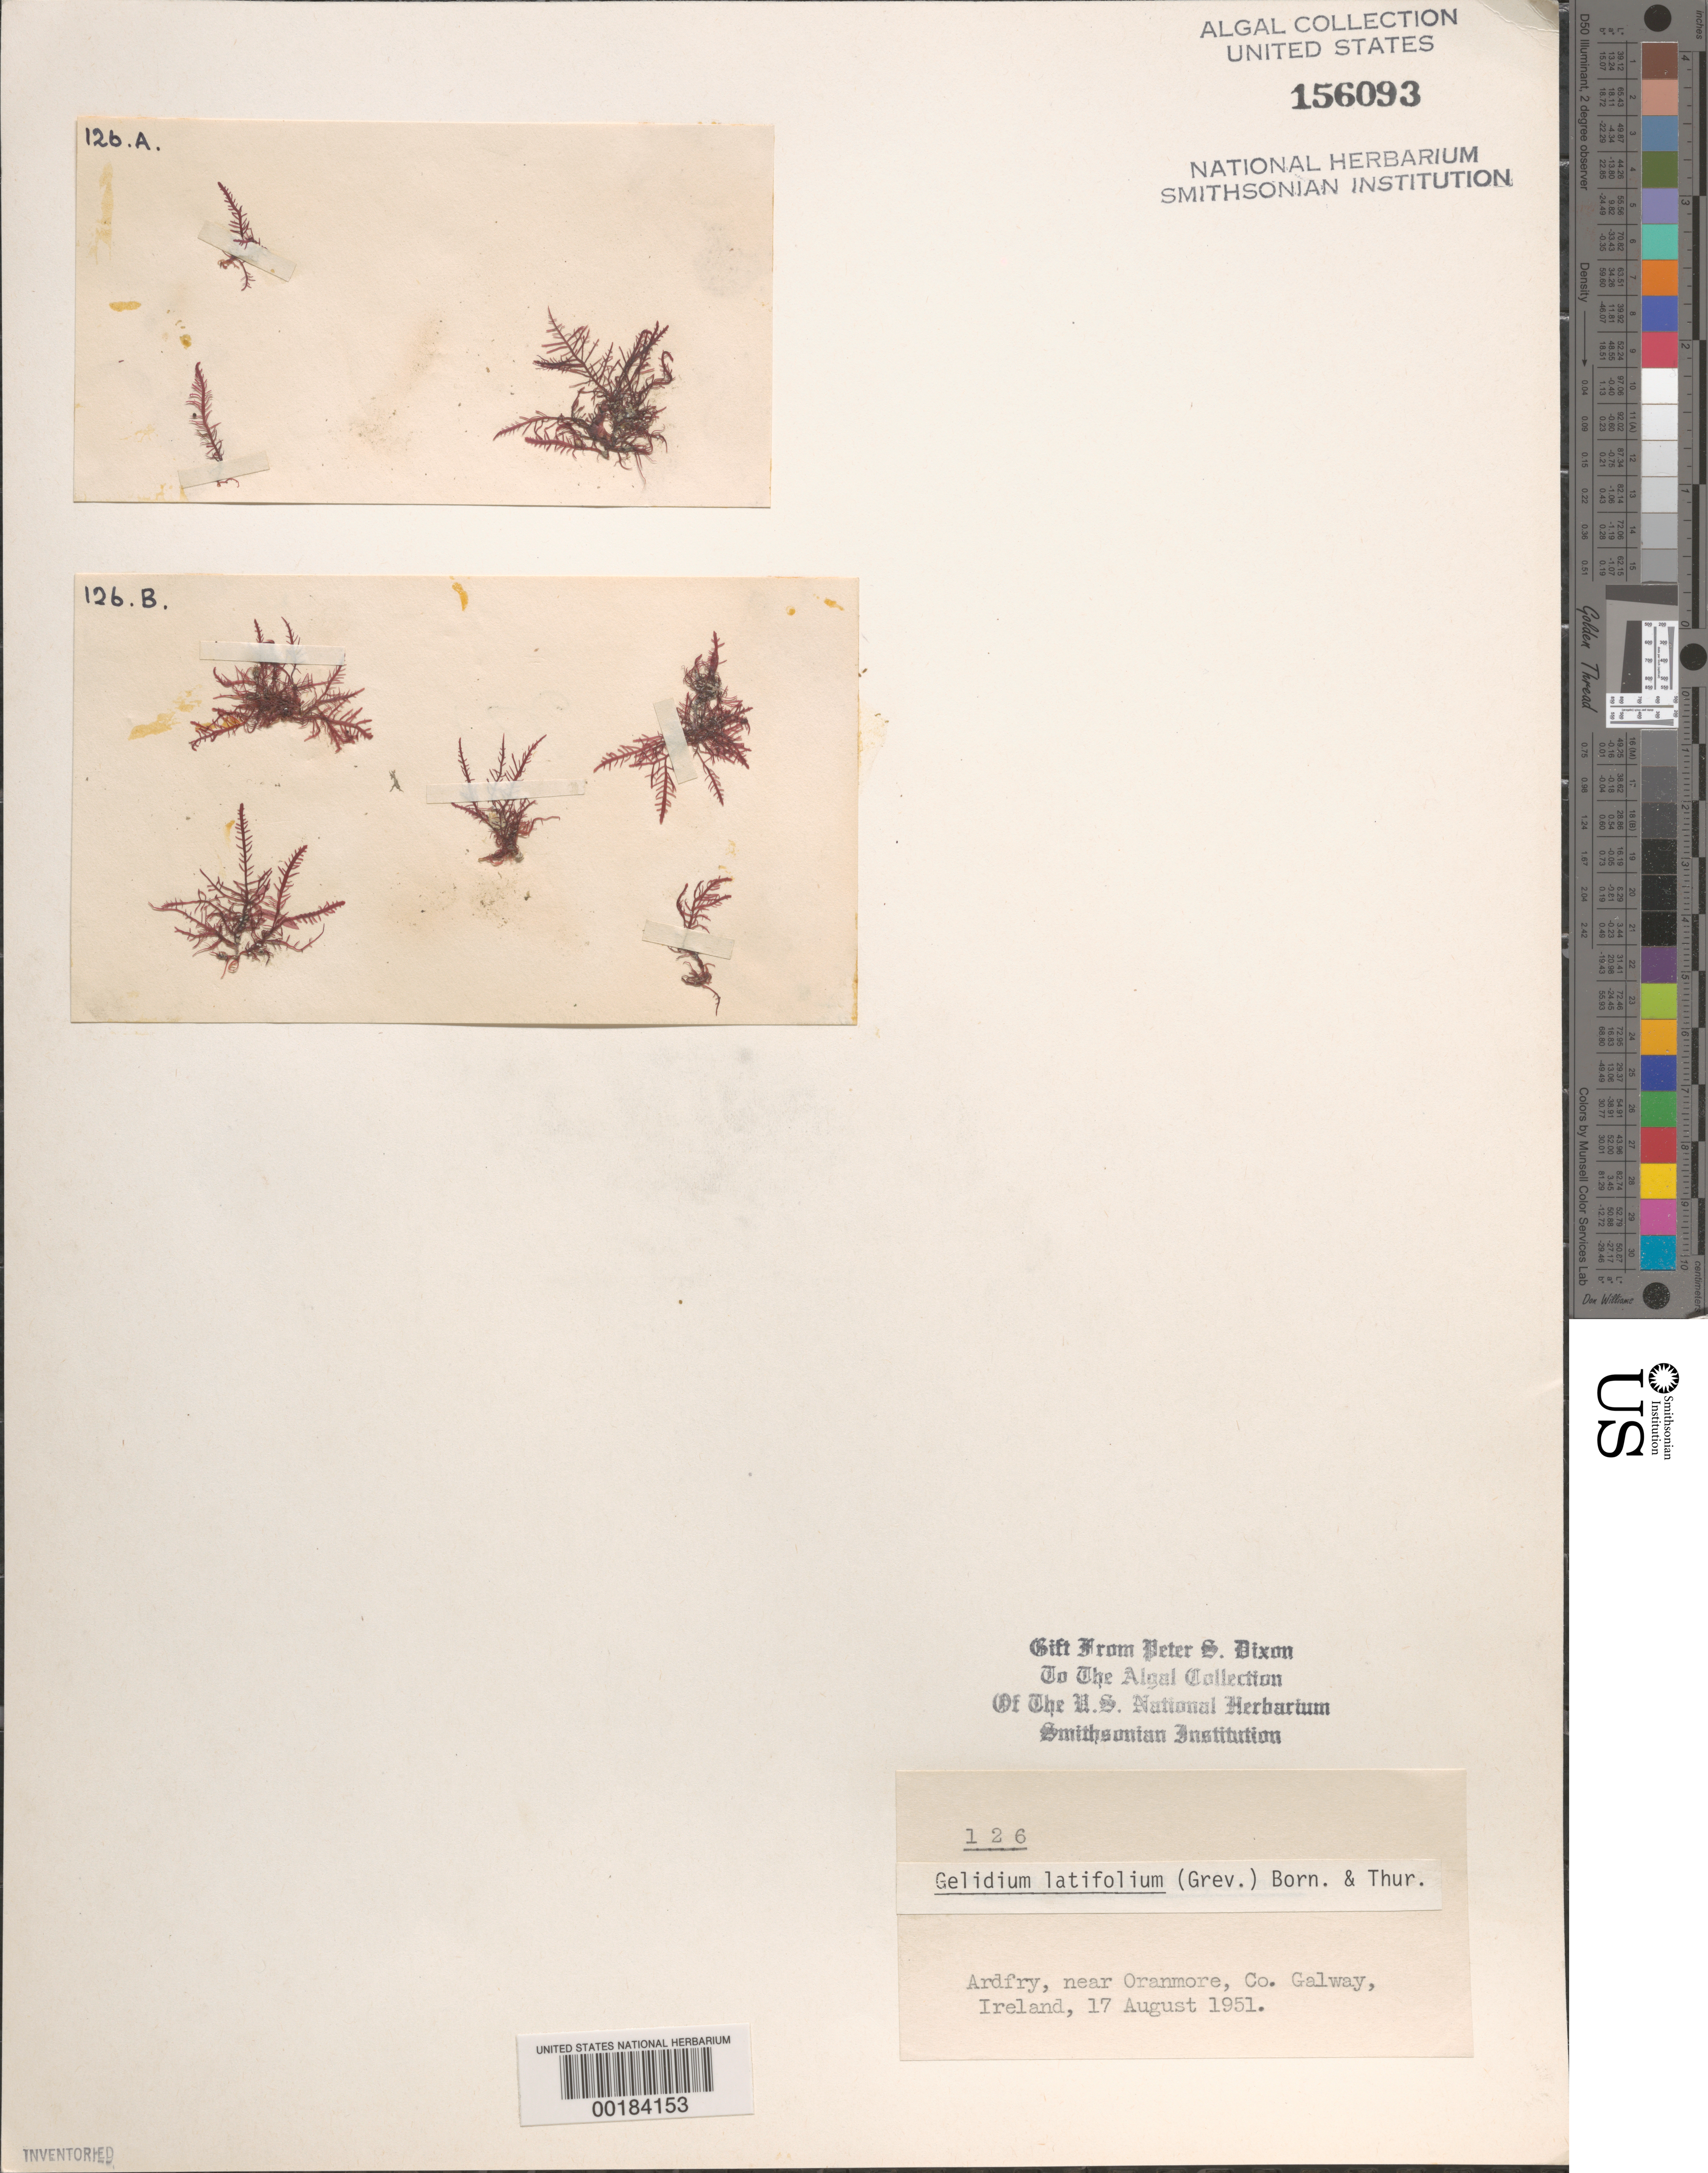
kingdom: Plantae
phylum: Rhodophyta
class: Florideophyceae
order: Gelidiales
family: Gelidiaceae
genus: Gelidium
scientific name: Gelidium spinosum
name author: (S.G. Gmel.) P.C. Silva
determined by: Algae name updating Project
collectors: P. S. Dixon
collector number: PSD 126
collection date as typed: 17 Aug 1951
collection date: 1951-08-17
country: Ireland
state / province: Connaught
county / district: Galway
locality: Ardfry near Oranmore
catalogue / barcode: US 156093